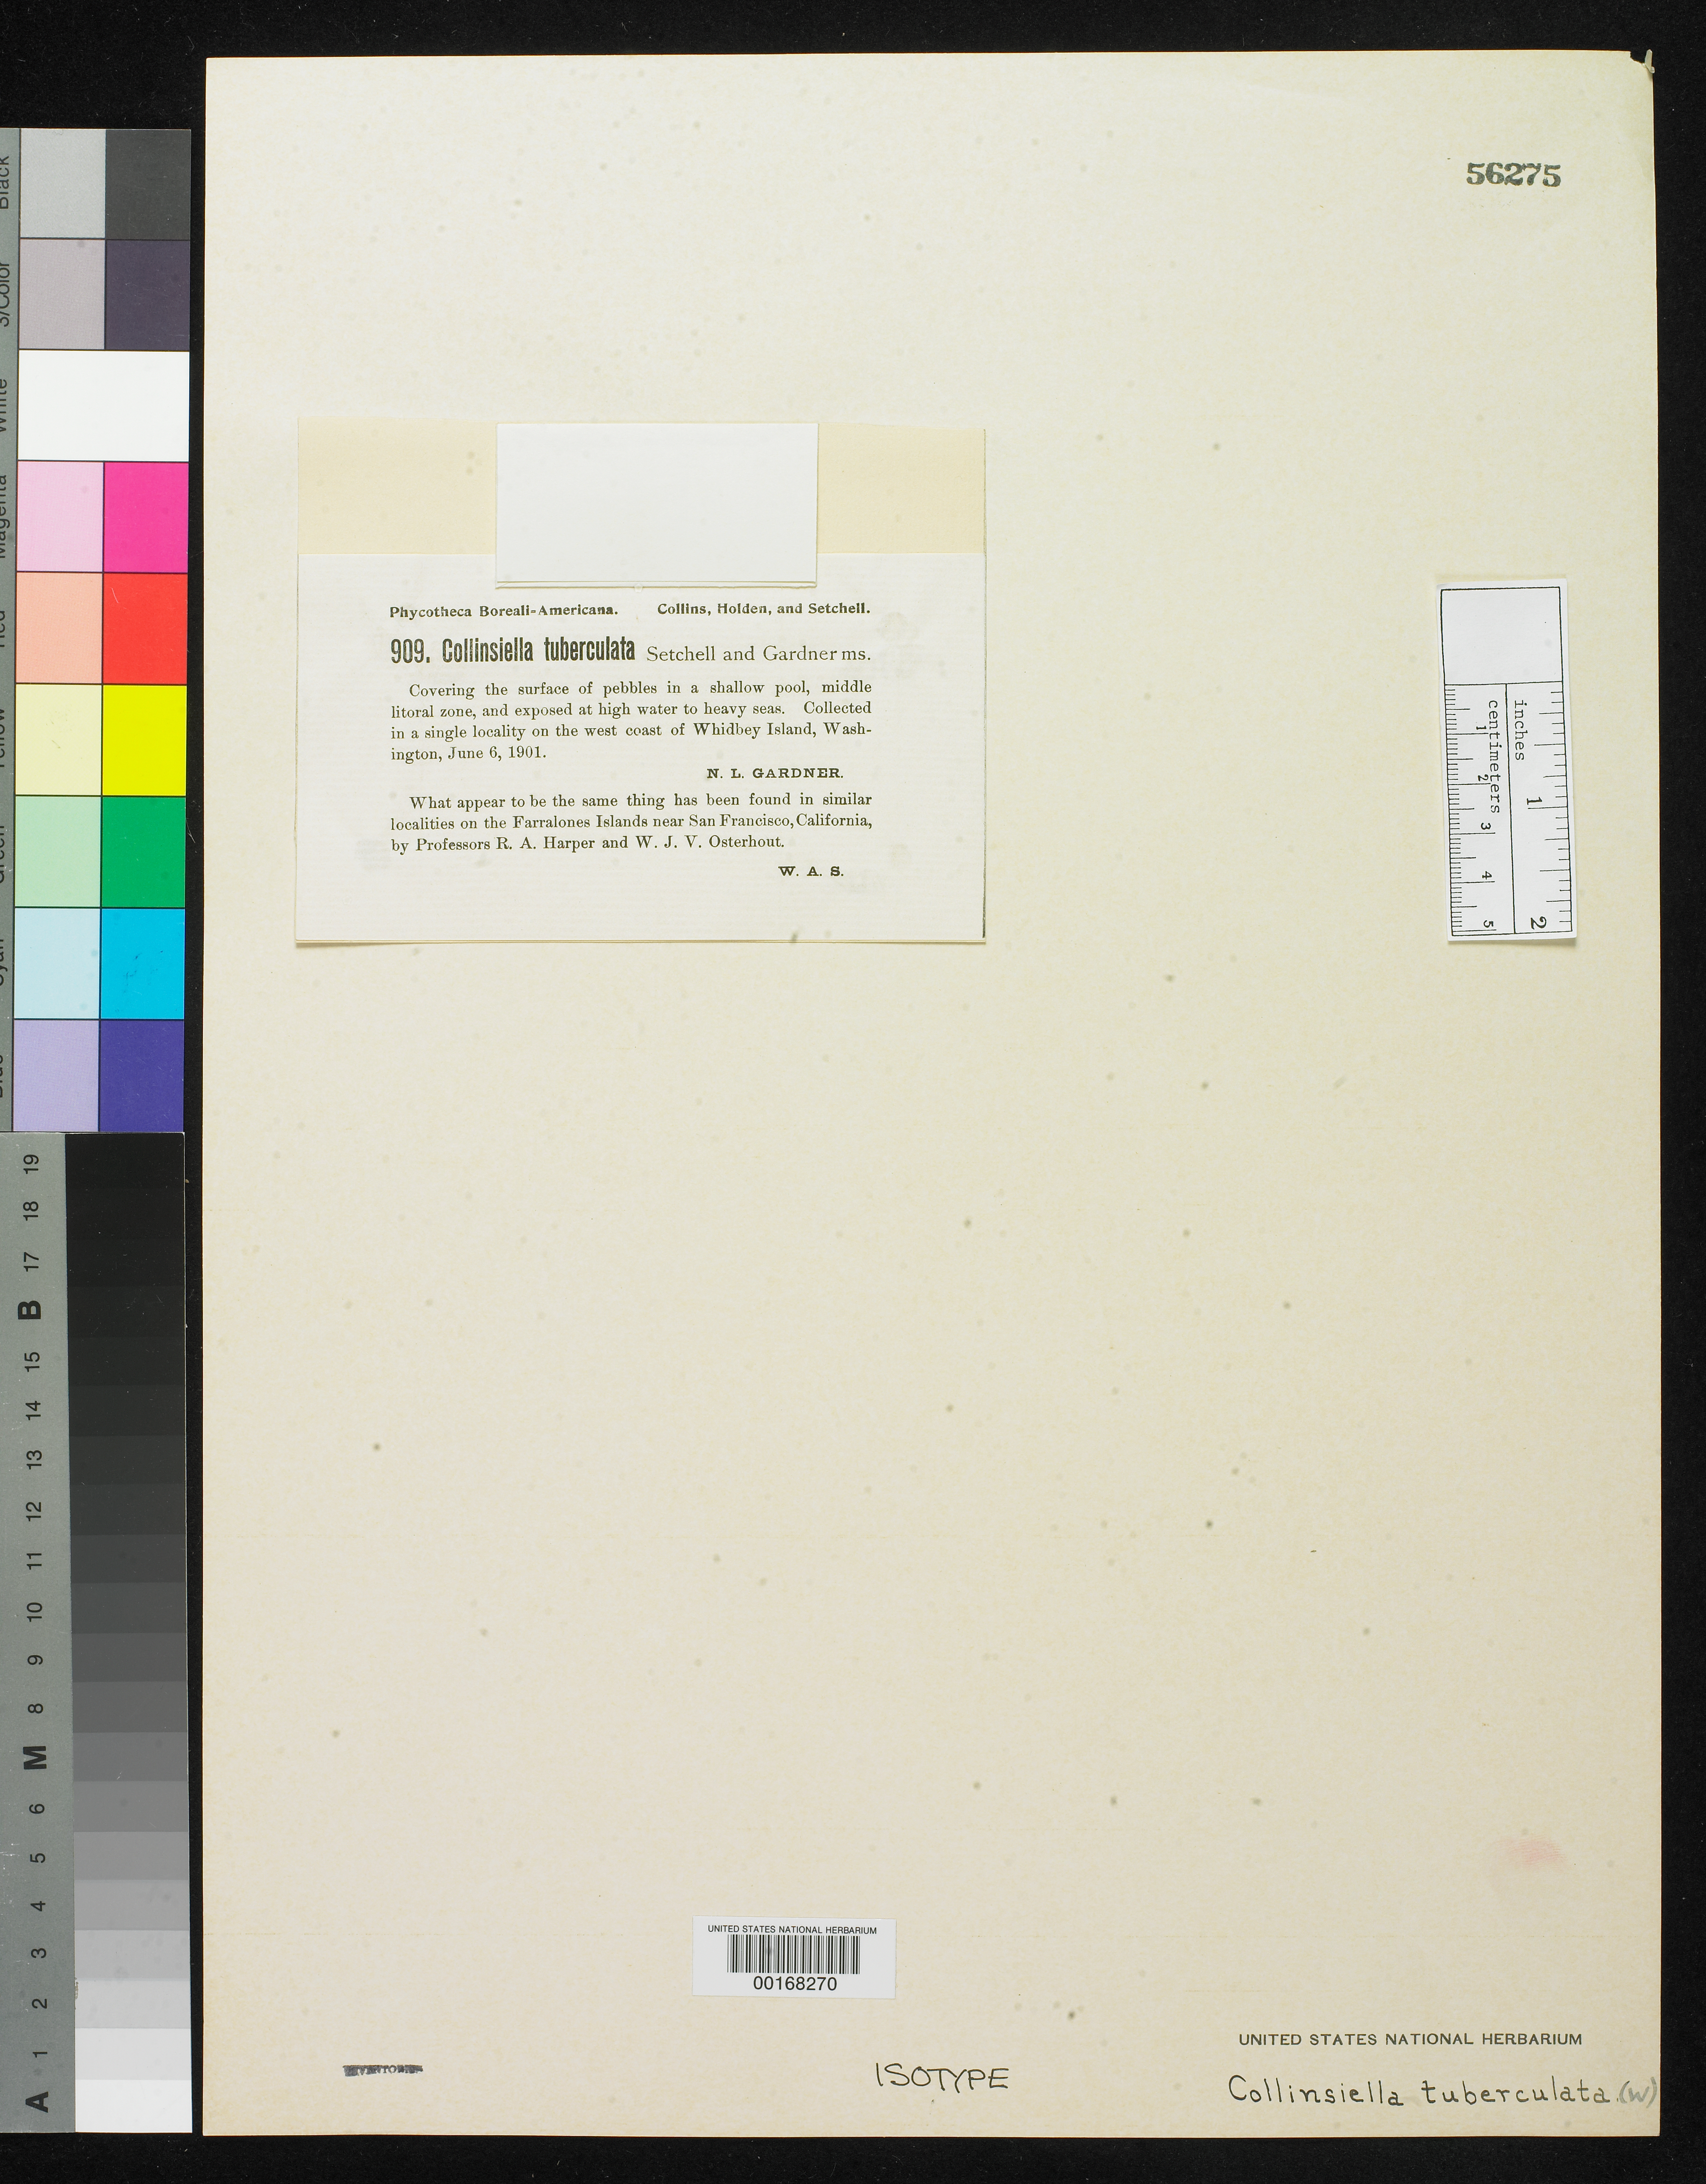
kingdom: Plantae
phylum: Chlorophyta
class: Ulvophyceae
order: Ulotrichales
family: Collinsiellaceae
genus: Collinsiella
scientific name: Collinsiella tuberculata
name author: Setch. & N.L. Gardner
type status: Syntype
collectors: N. Gardner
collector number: PB-A 909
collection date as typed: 06 Jun 1901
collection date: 1901-06-06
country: United States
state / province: Washington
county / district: Island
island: Whidbey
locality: West coast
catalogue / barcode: US 56275